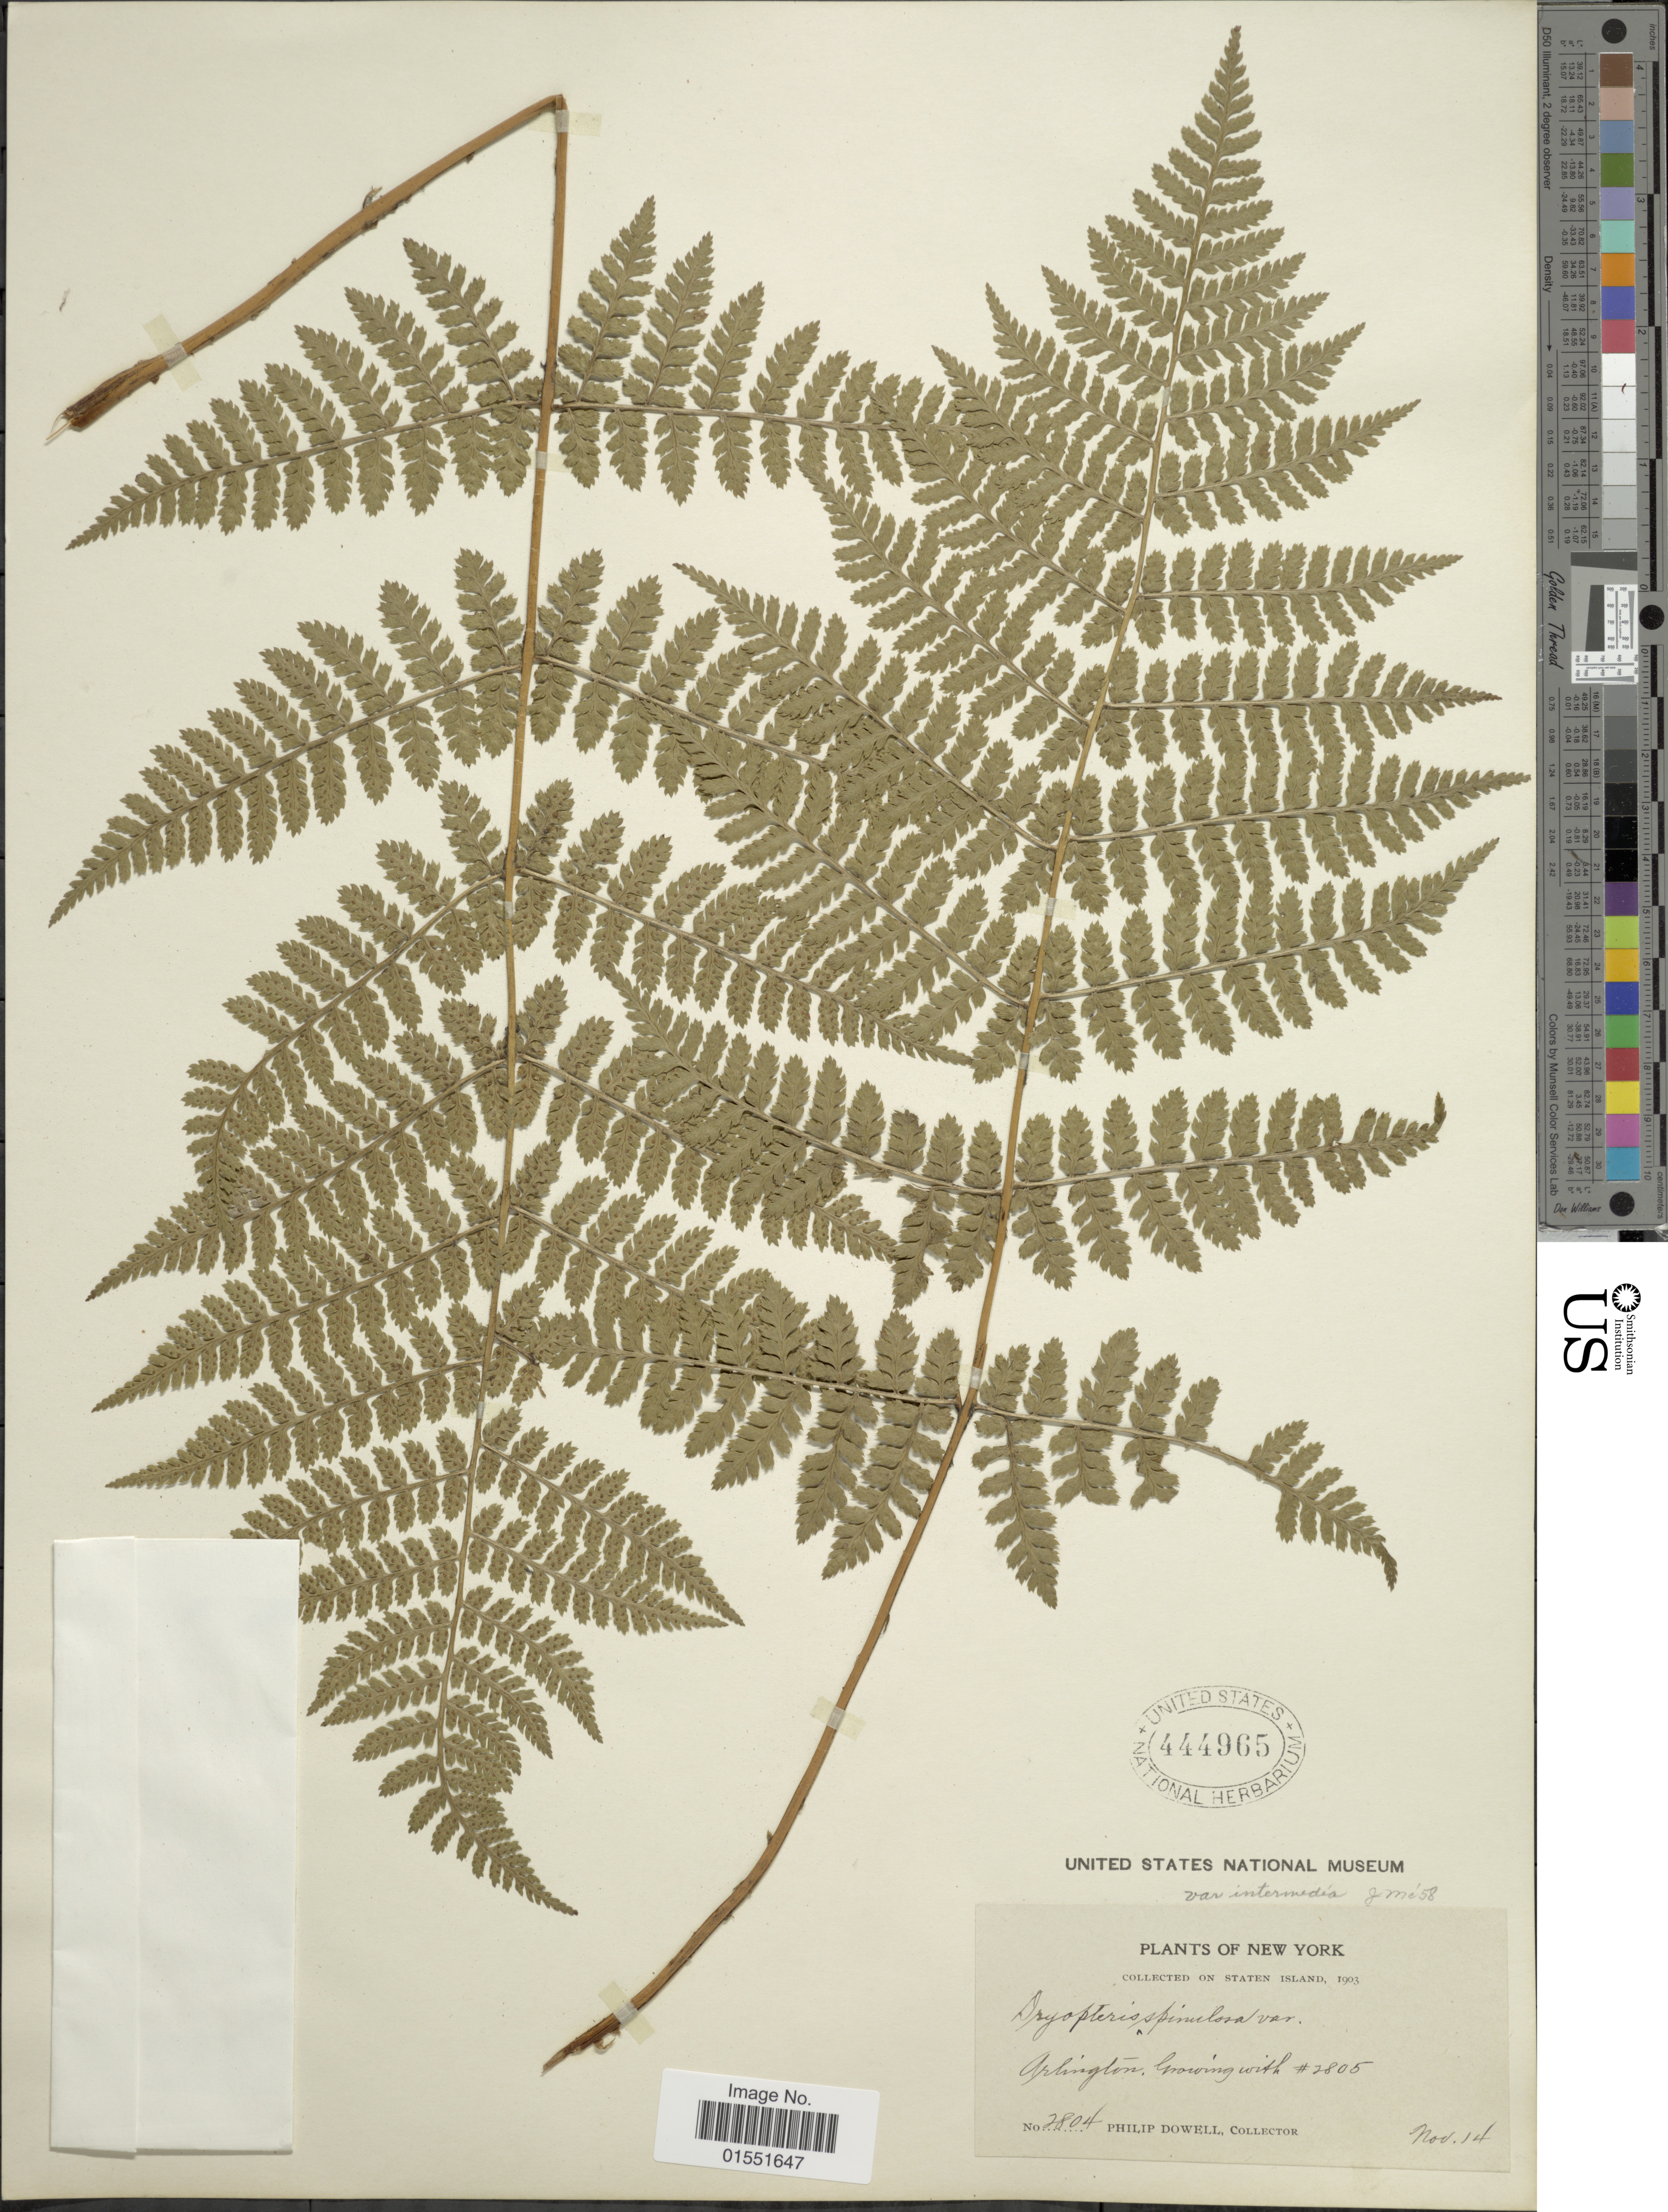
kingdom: Plantae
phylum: Tracheophyta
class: Polypodiopsida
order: Polypodiales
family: Dryopteridaceae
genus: Dryopteris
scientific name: Dryopteris intermedia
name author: (Muhl.) A. Gray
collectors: P. Dowell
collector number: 2804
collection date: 1903-11-14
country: United States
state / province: New York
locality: Staten Island, Arlington.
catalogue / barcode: US 444965